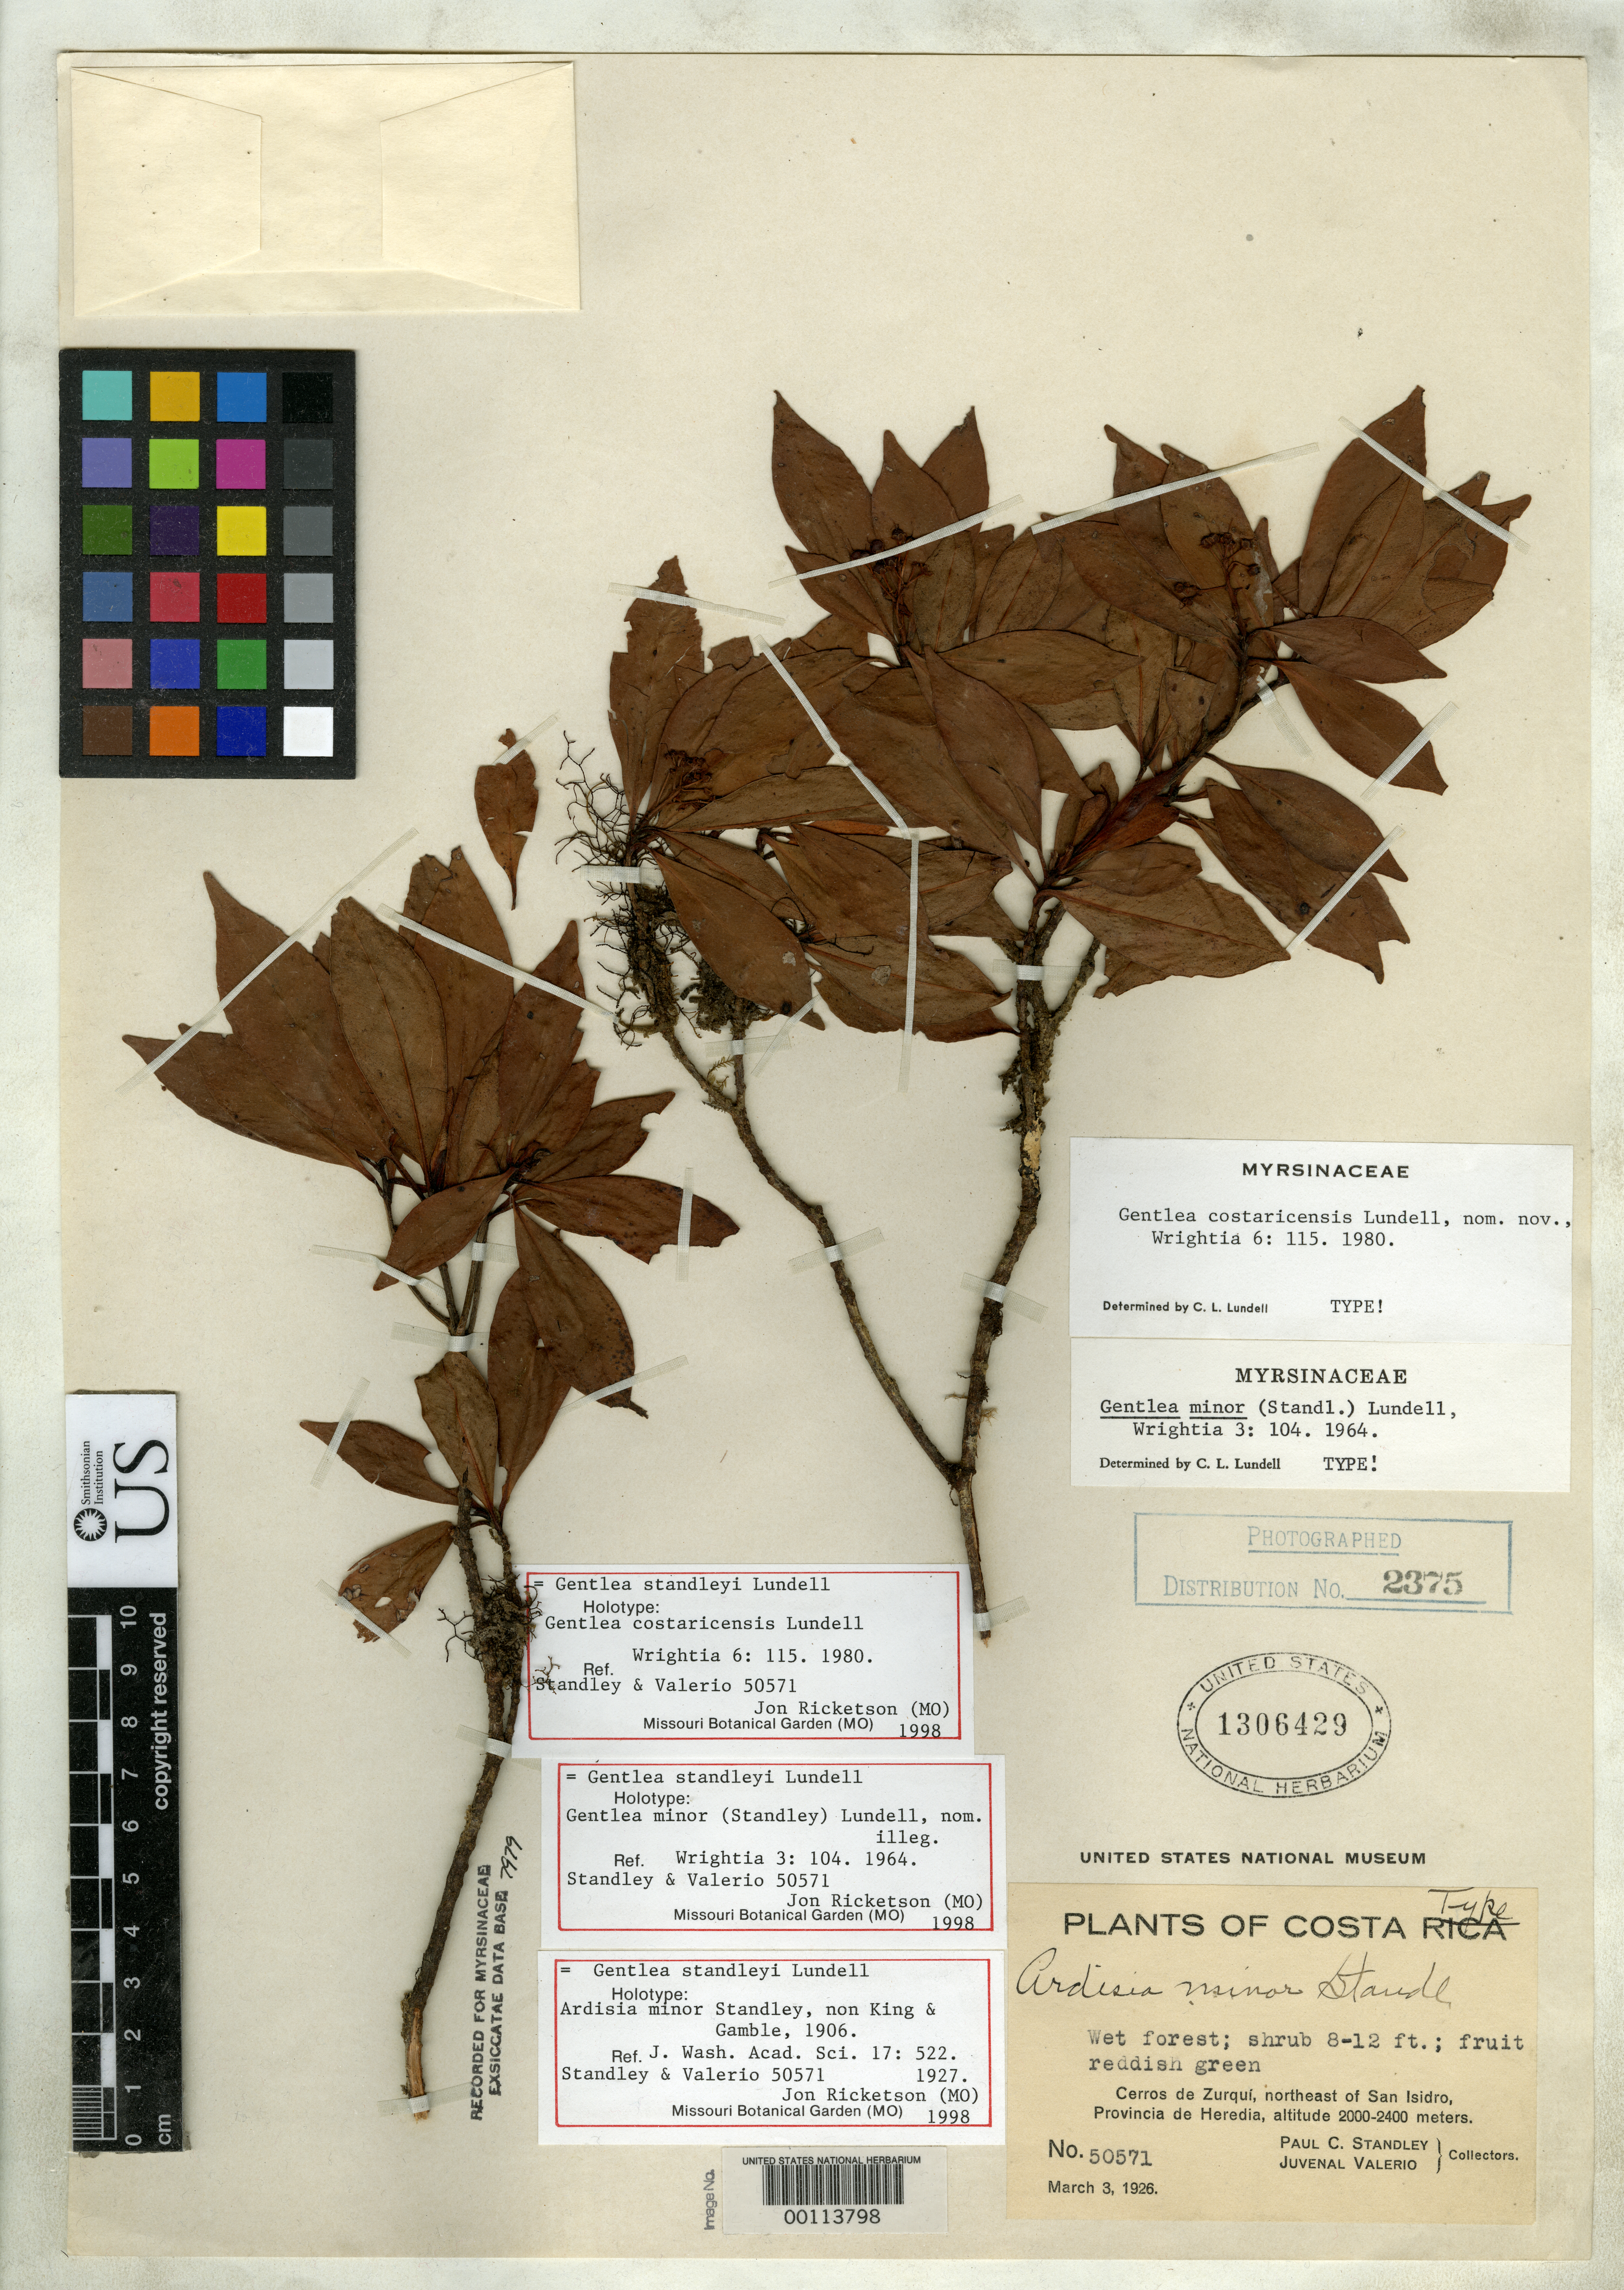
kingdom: Plantae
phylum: Tracheophyta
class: Magnoliopsida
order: Ericales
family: Primulaceae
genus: Ardisia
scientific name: Ardisia minor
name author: Standl.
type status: Holotype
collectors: P. C. Standley & J. Valerio R.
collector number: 50571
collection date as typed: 03 Mar 1926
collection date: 1926-03-03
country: Costa Rica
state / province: Heredia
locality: Cerro de Zurquij, NE of San Isidro.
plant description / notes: The name Gentlea costaricensis Lundell (1980, Wrightia 6: 115) was published as a replacement name for Ardisia minor Standl., nom. illeg. (1927, J. Wash. Acad. Sci. 17: 522; later homonym of Ardisia minor King & Gamble 1906). However, Lundell had earlier created the combination Gentlea minor (Standl.) Lundell (1964, Wrightia 6: 115). Under the current Code, this name is to be treated as a nom. nov. rather than a combination (i.e., Gentlea minor Lundell) and as a legitimate replacement name. This makes the later name Gentlea costaricensis Lundell a superfluous and illegitimate name.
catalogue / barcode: US 1306429